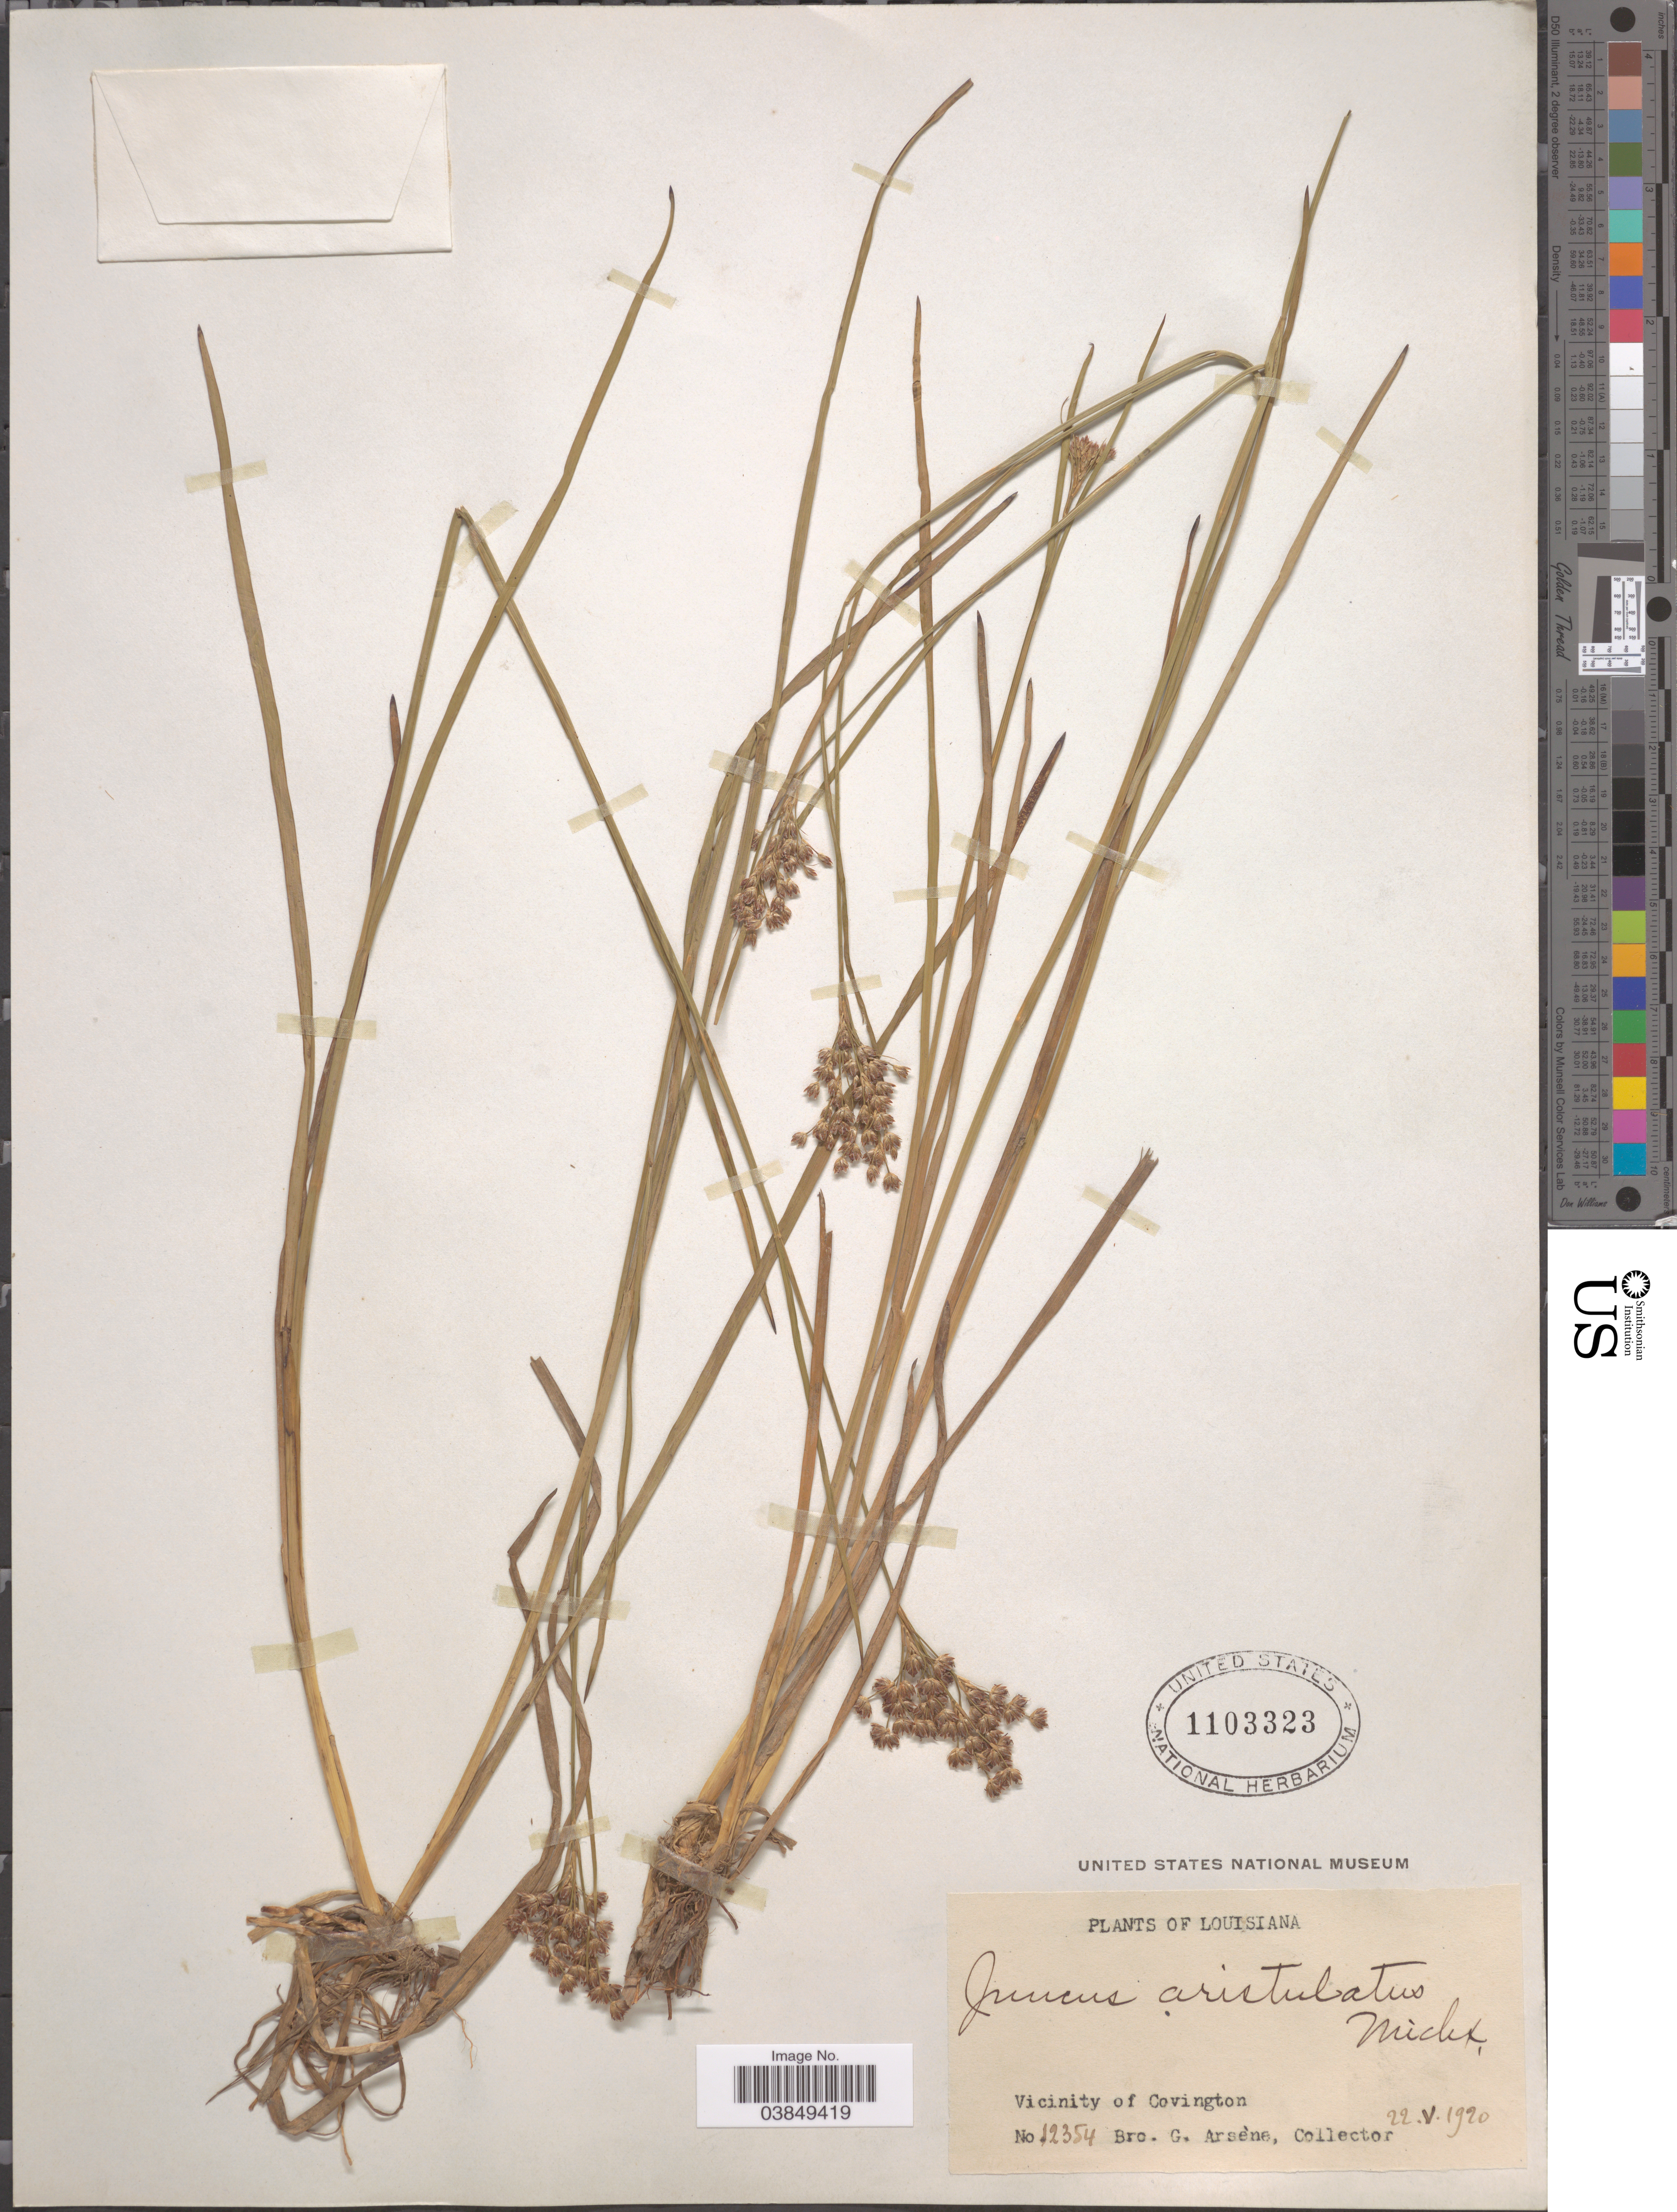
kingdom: Plantae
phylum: Tracheophyta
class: Liliopsida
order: Poales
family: Juncaceae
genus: Juncus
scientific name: Juncus aristulatus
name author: Michx.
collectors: Bro. G. Arsène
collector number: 12354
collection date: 1920-05-22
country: United States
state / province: Louisiana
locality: Vicinity of Covington.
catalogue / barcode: US 1103323